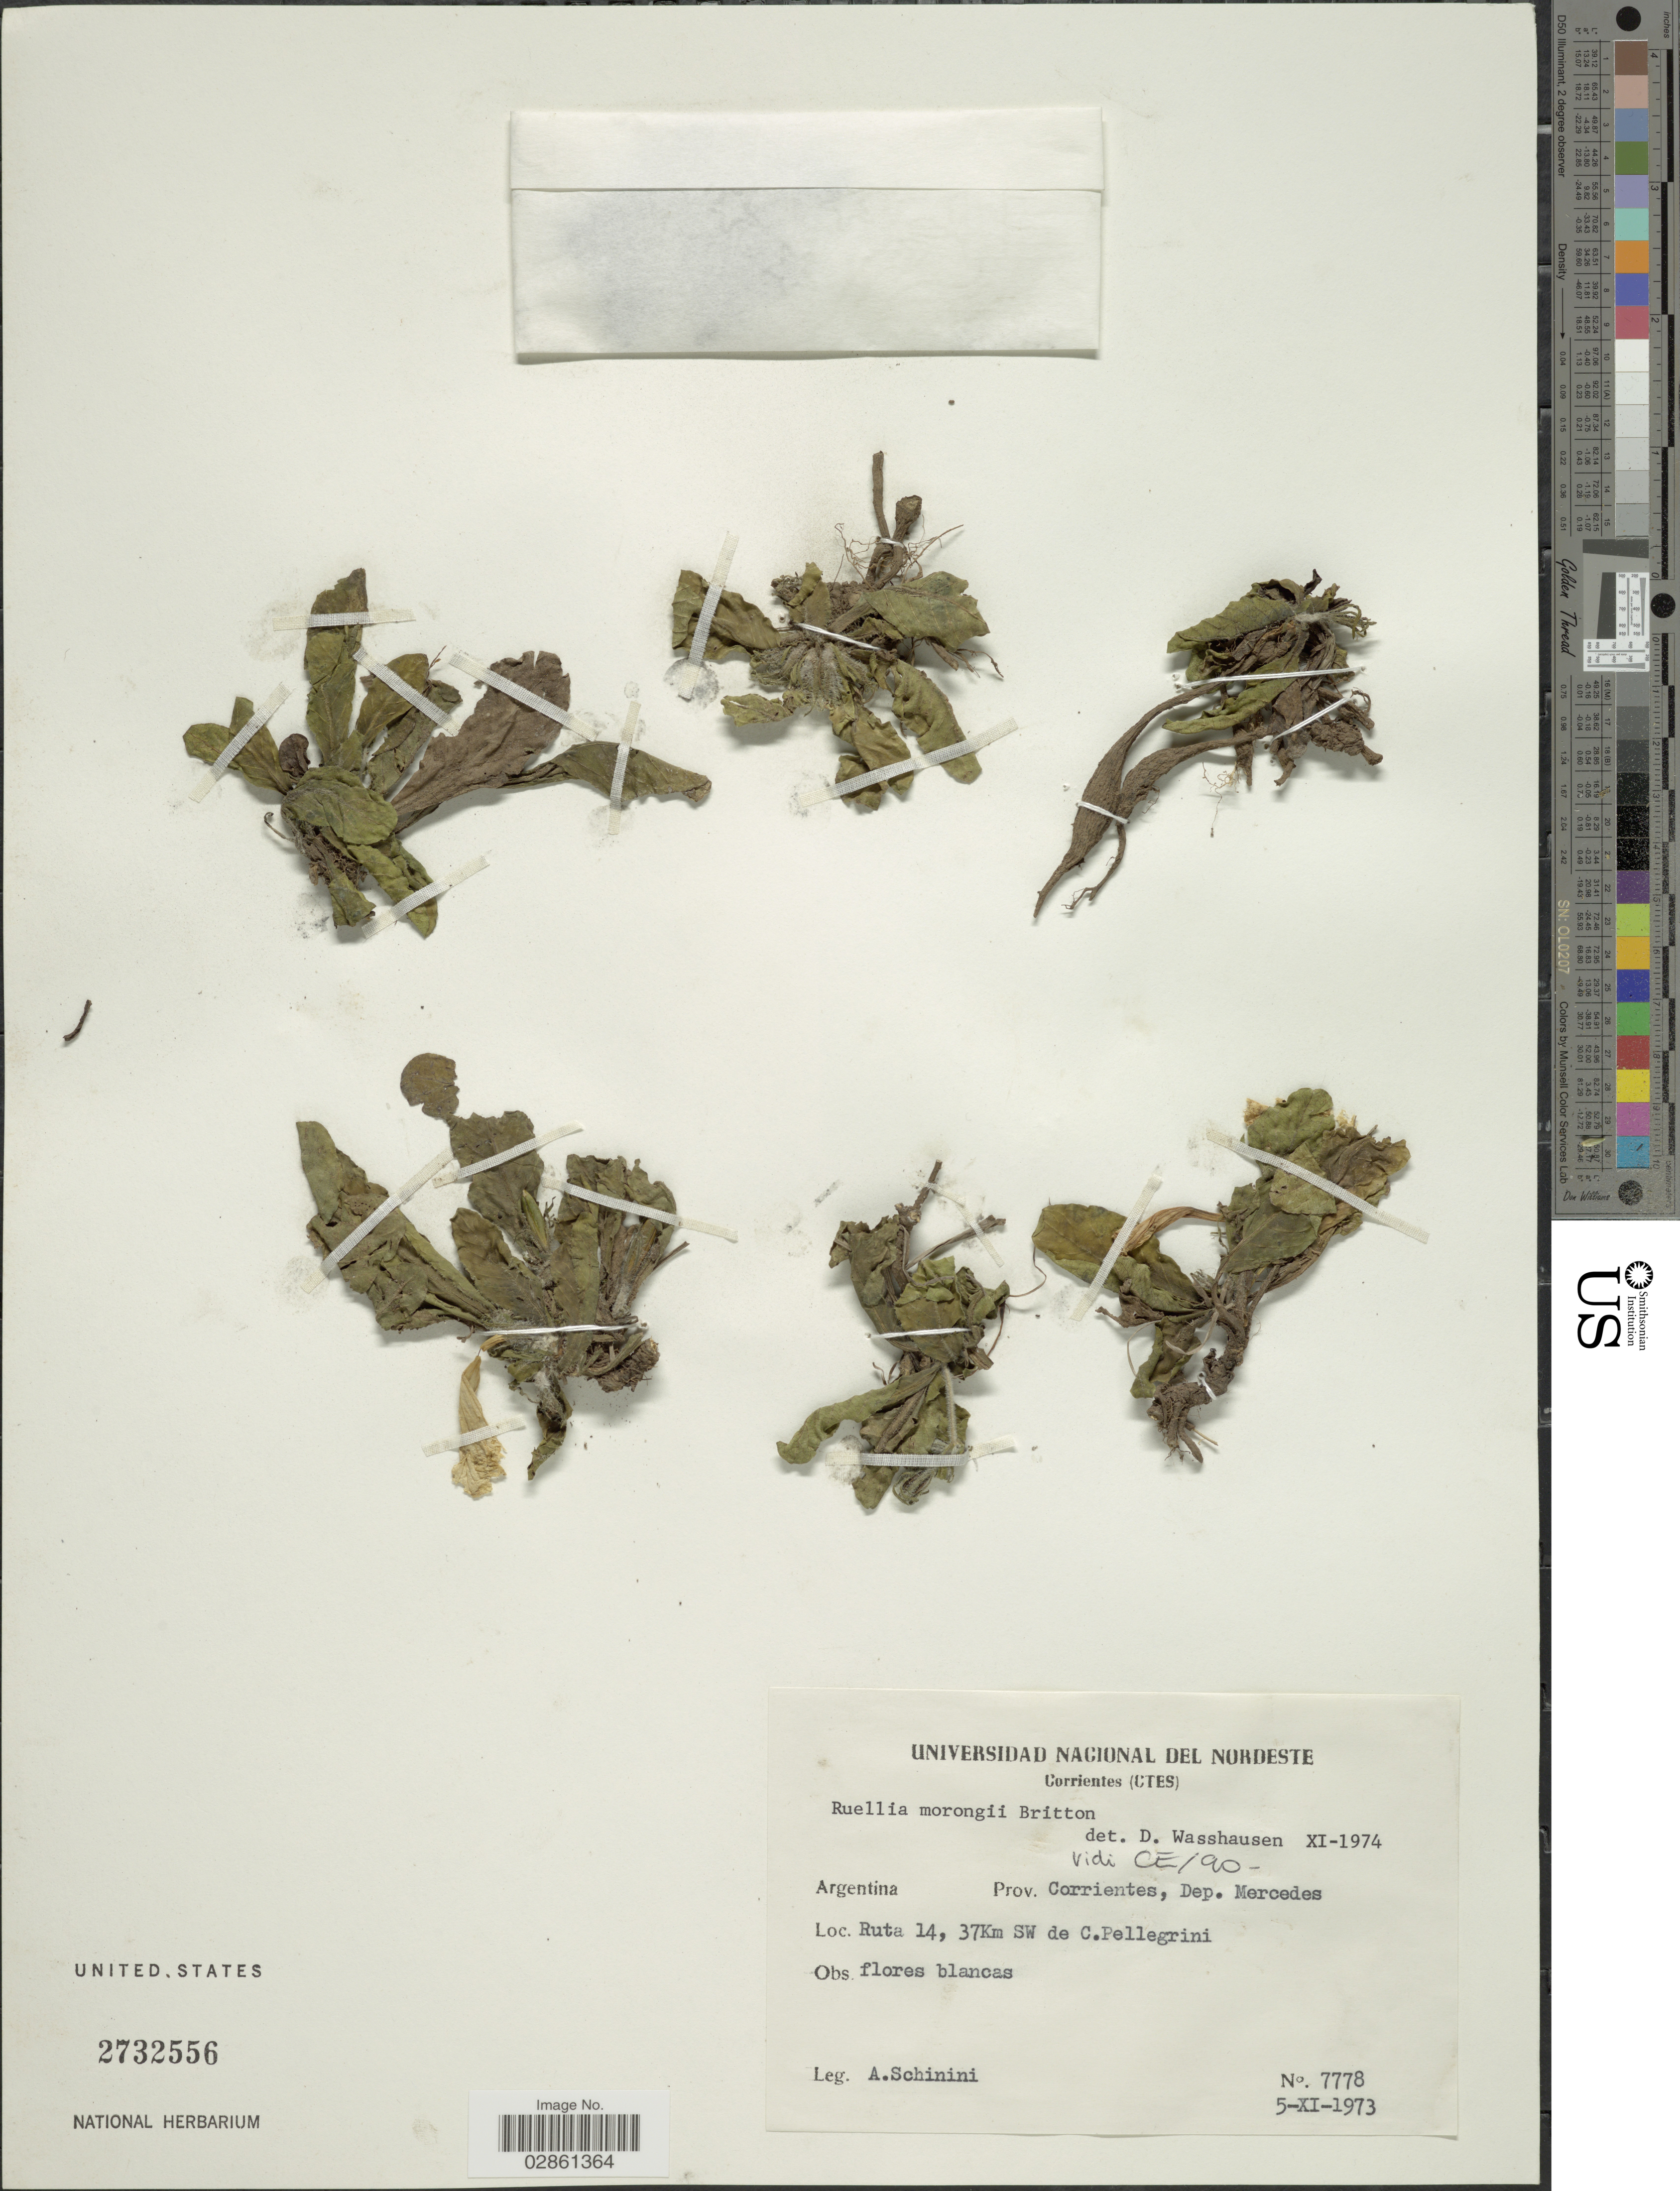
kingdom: Plantae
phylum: Tracheophyta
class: Magnoliopsida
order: Lamiales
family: Acanthaceae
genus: Ruellia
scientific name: Ruellia morongii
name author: Britton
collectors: A. Schinini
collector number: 7778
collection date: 1973-11-05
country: Argentina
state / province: Corrientes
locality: Dep. Mercedes. Ruta 14, 37Km SW de C.Pellegrini.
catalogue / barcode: US 2732556